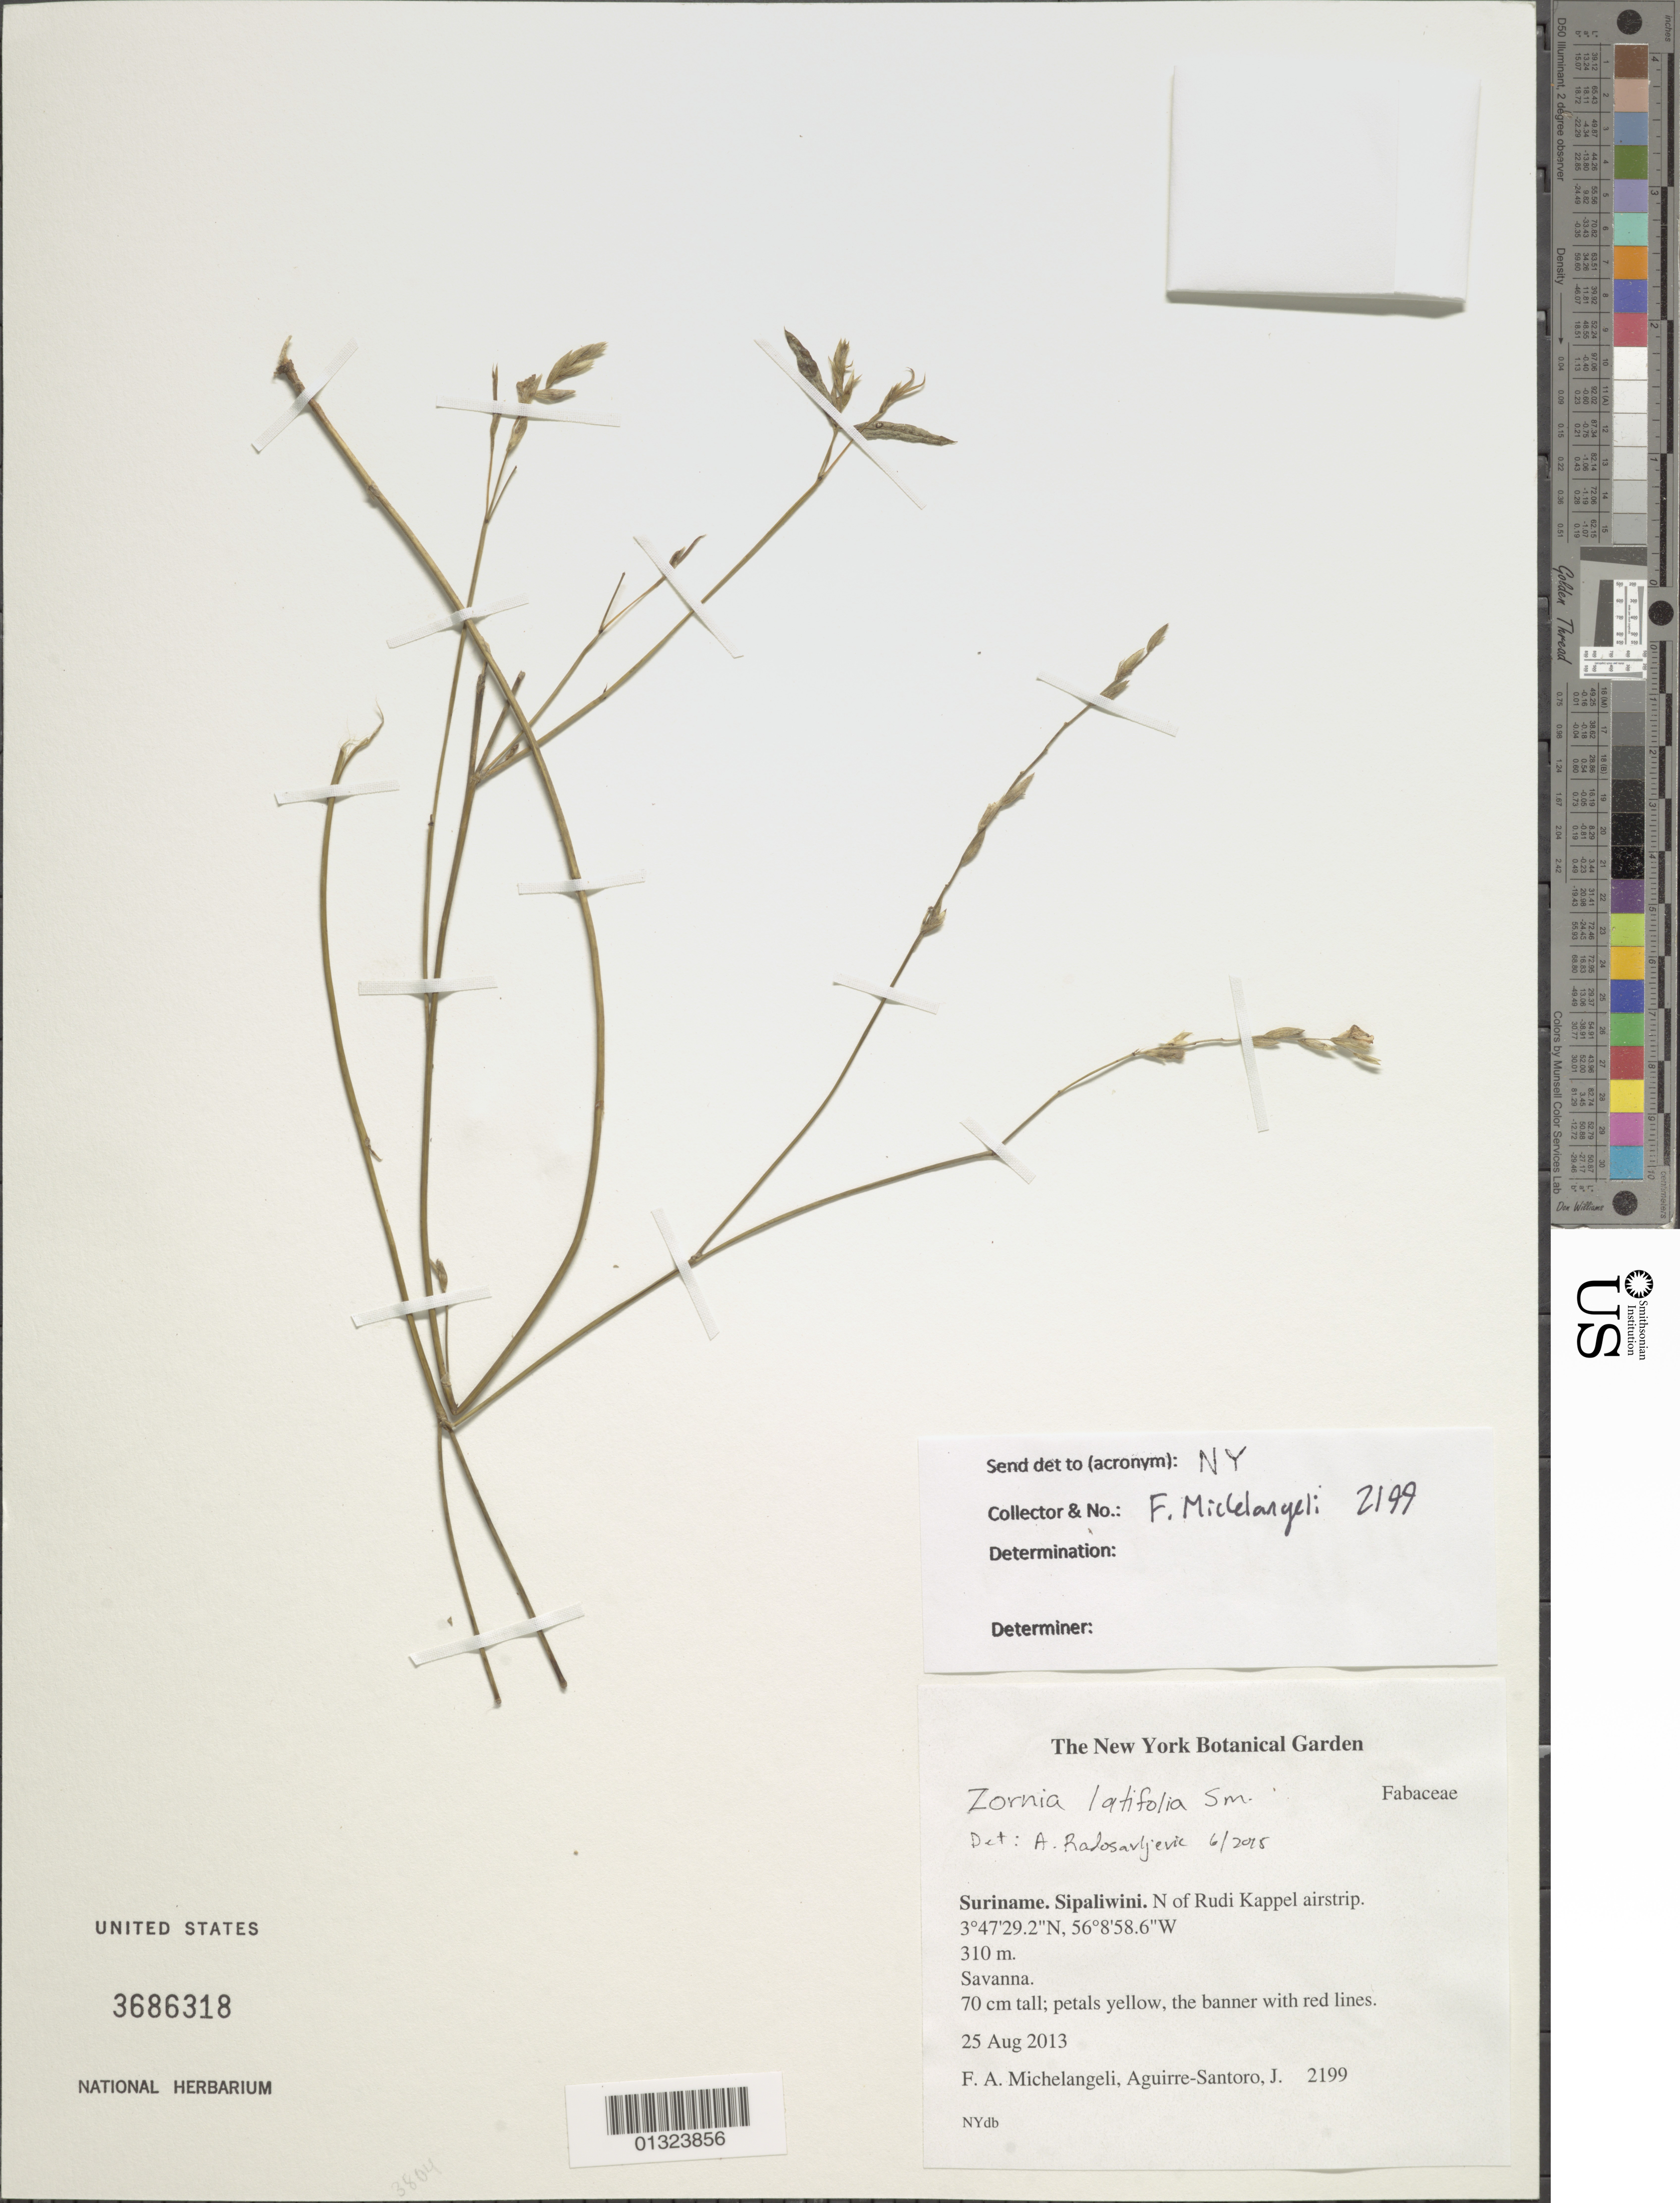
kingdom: Plantae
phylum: Tracheophyta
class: Magnoliopsida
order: Fabales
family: Fabaceae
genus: Zornia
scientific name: Zornia latifolia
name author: Sm.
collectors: F. A. Michelangeli & J. Aguirre-Santoro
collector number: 2199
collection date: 2013-08-25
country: Suriname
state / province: Sipaliwini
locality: N of Rudi Kappel airstrip.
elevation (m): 310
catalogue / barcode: US 3686318